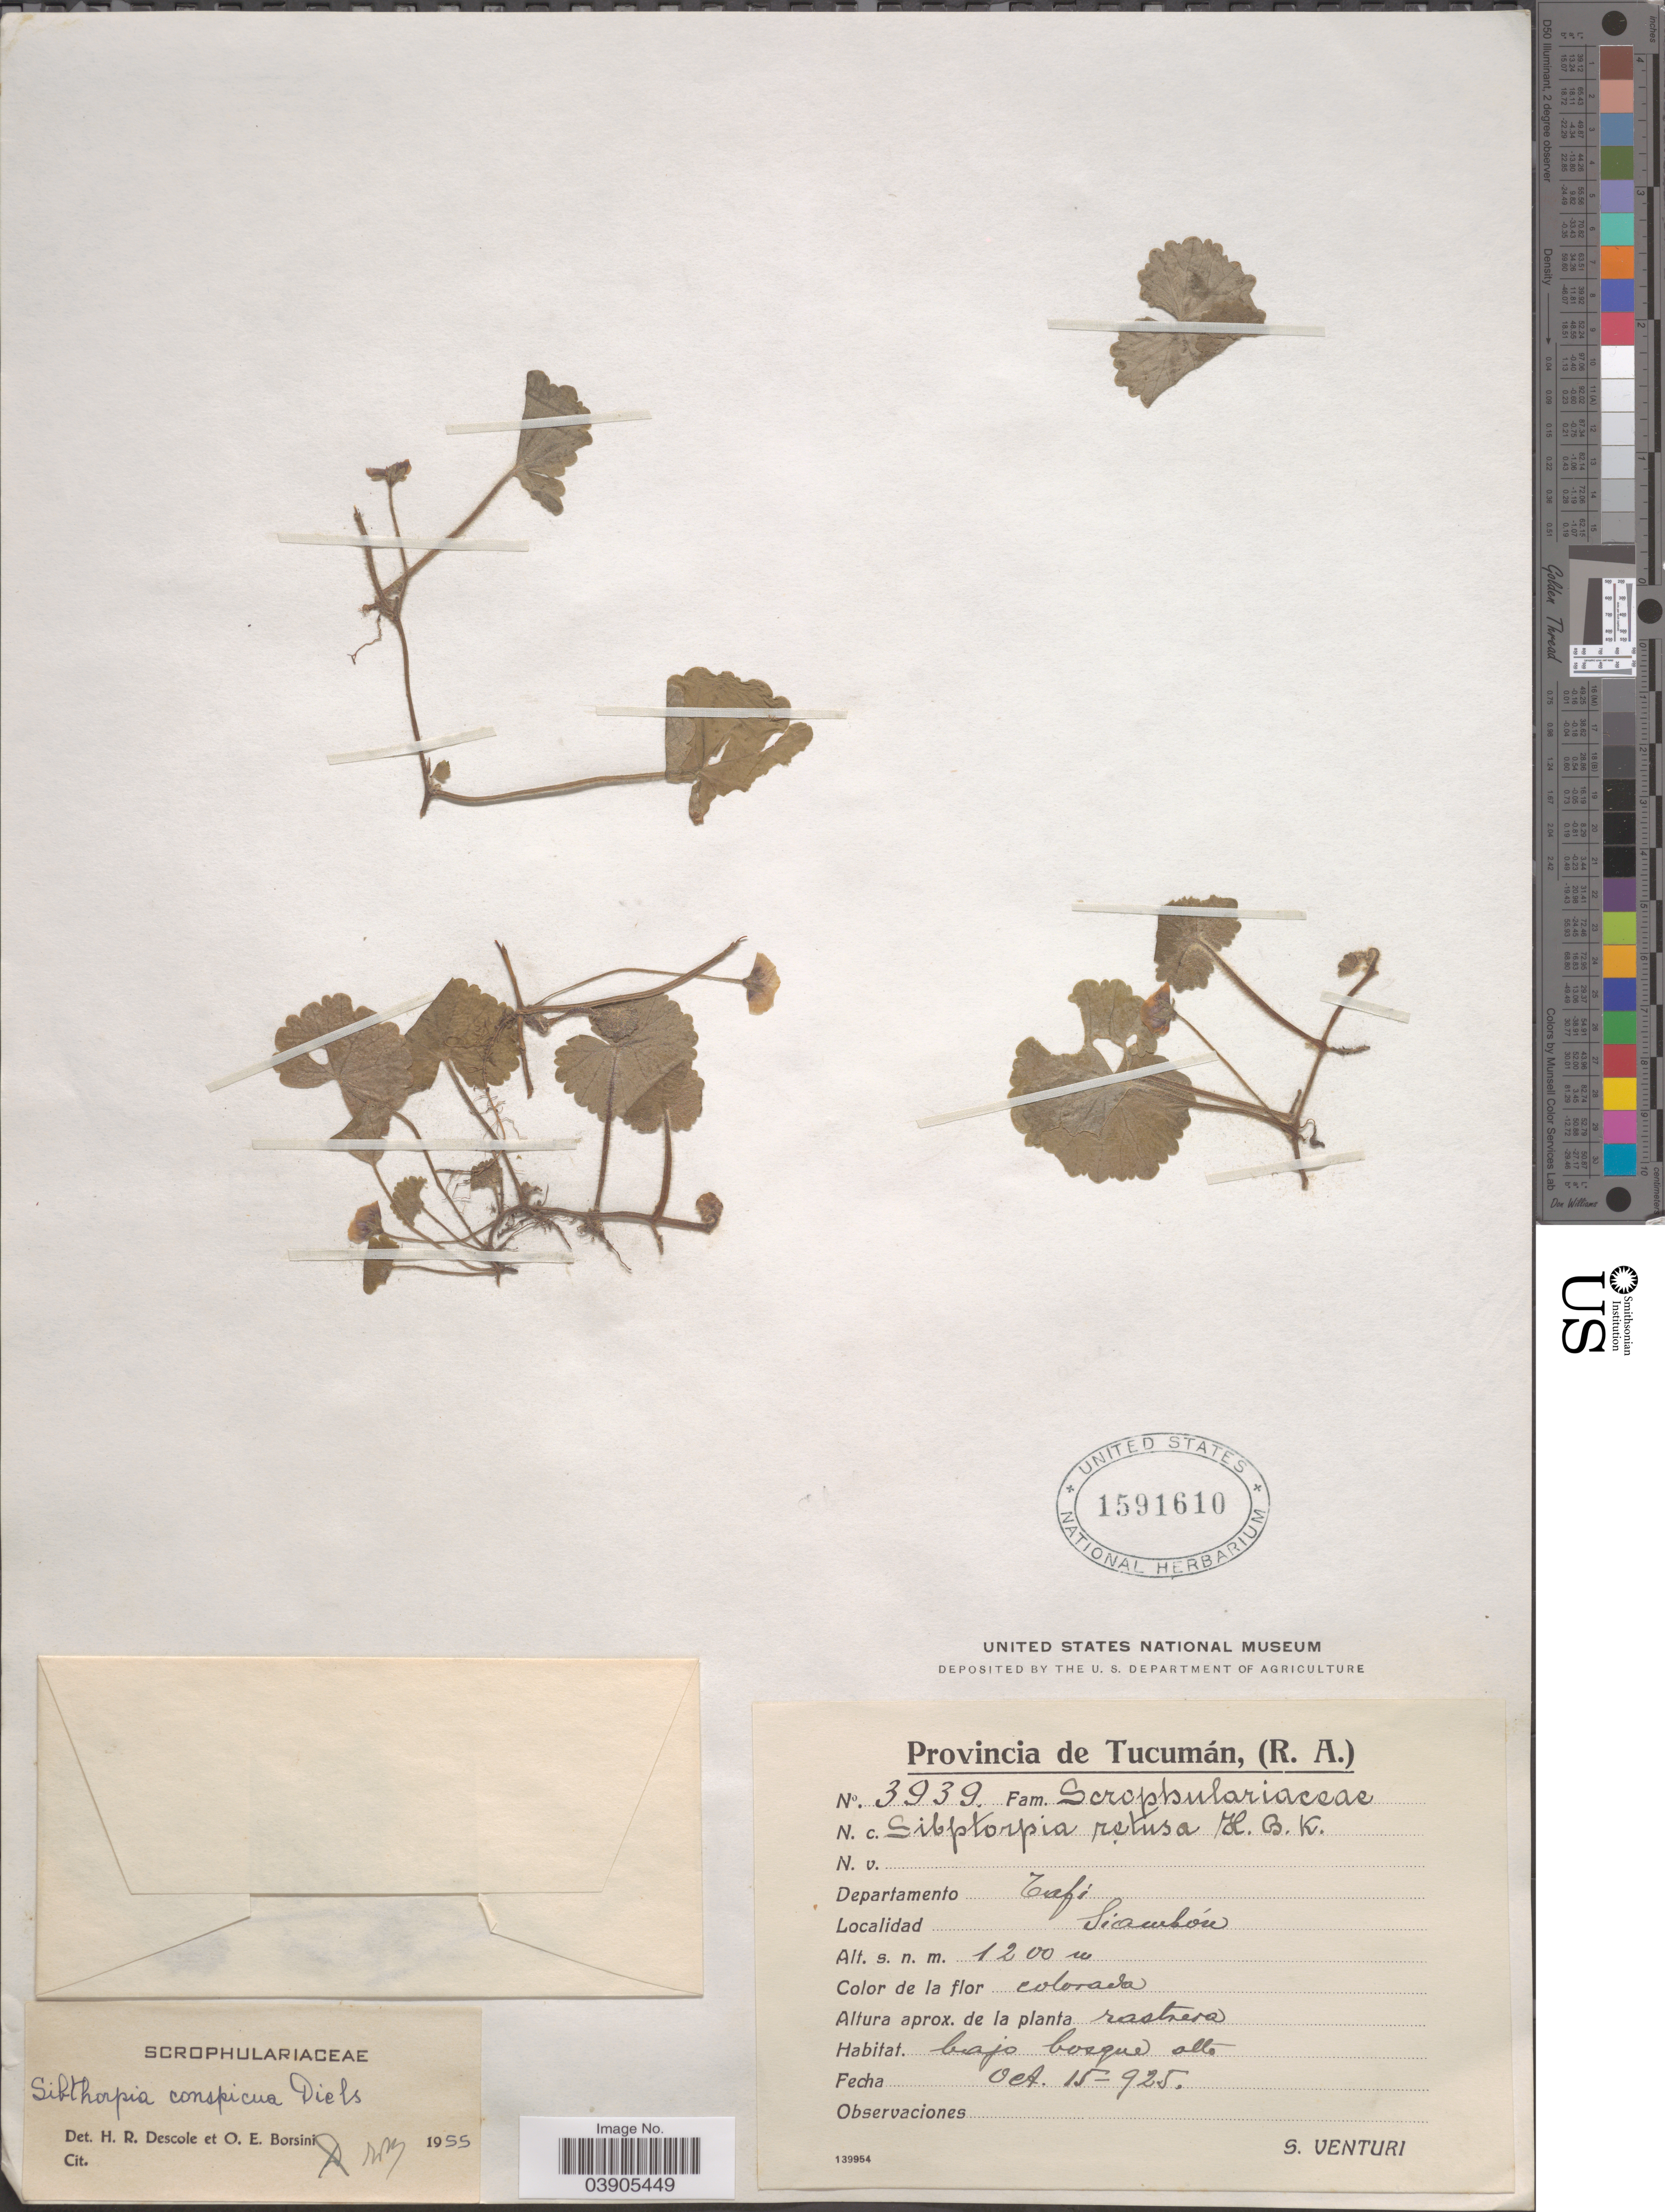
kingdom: Plantae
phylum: Tracheophyta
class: Magnoliopsida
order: Lamiales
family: Plantaginaceae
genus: Sibthorpia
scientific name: Sibthorpia conspicua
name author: Diels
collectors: S. Venturi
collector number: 3939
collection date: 1925-10-15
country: Argentina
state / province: Tucuman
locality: Departamento Tafi. Siambon.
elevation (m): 1200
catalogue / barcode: US 1591610